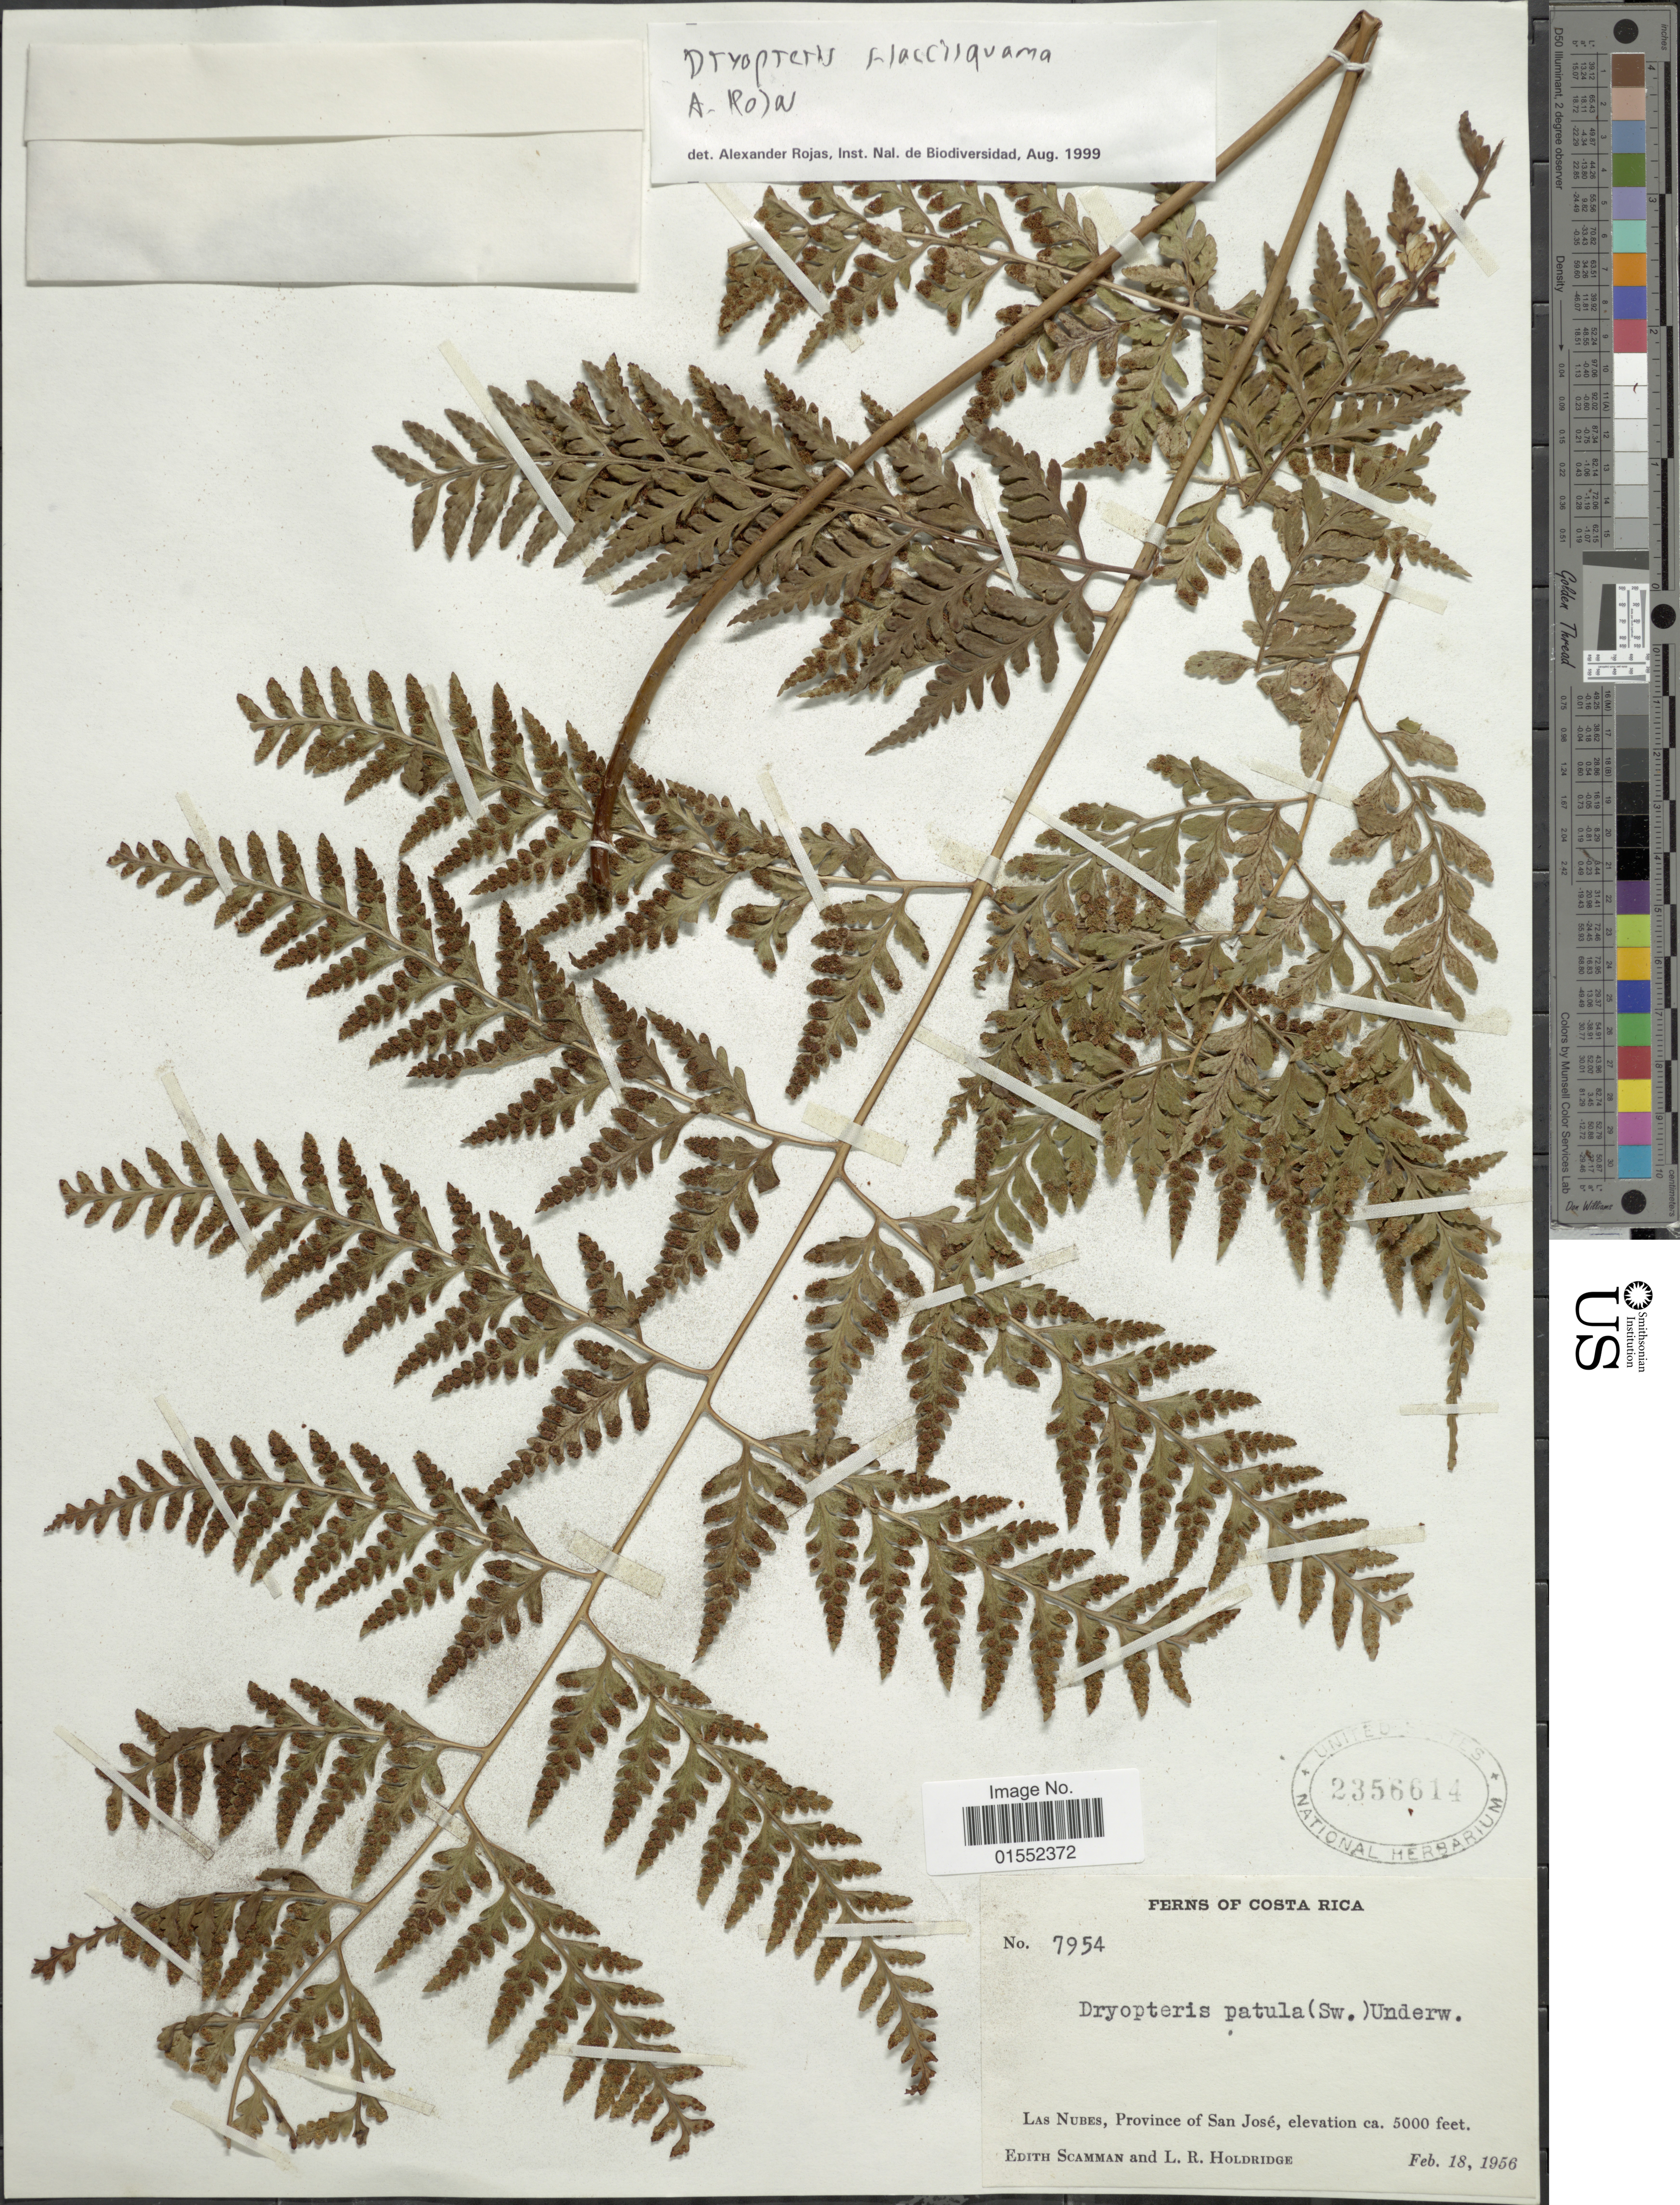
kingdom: Plantae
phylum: Tracheophyta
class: Polypodiopsida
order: Polypodiales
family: Dryopteridaceae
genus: Dryopteris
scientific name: Dryopteris flaccisquama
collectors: E. Scamman & L. Holdridge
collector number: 7954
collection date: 1956-02-18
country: Costa Rica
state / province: San José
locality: Las Nubes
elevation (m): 1524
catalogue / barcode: US 2356614